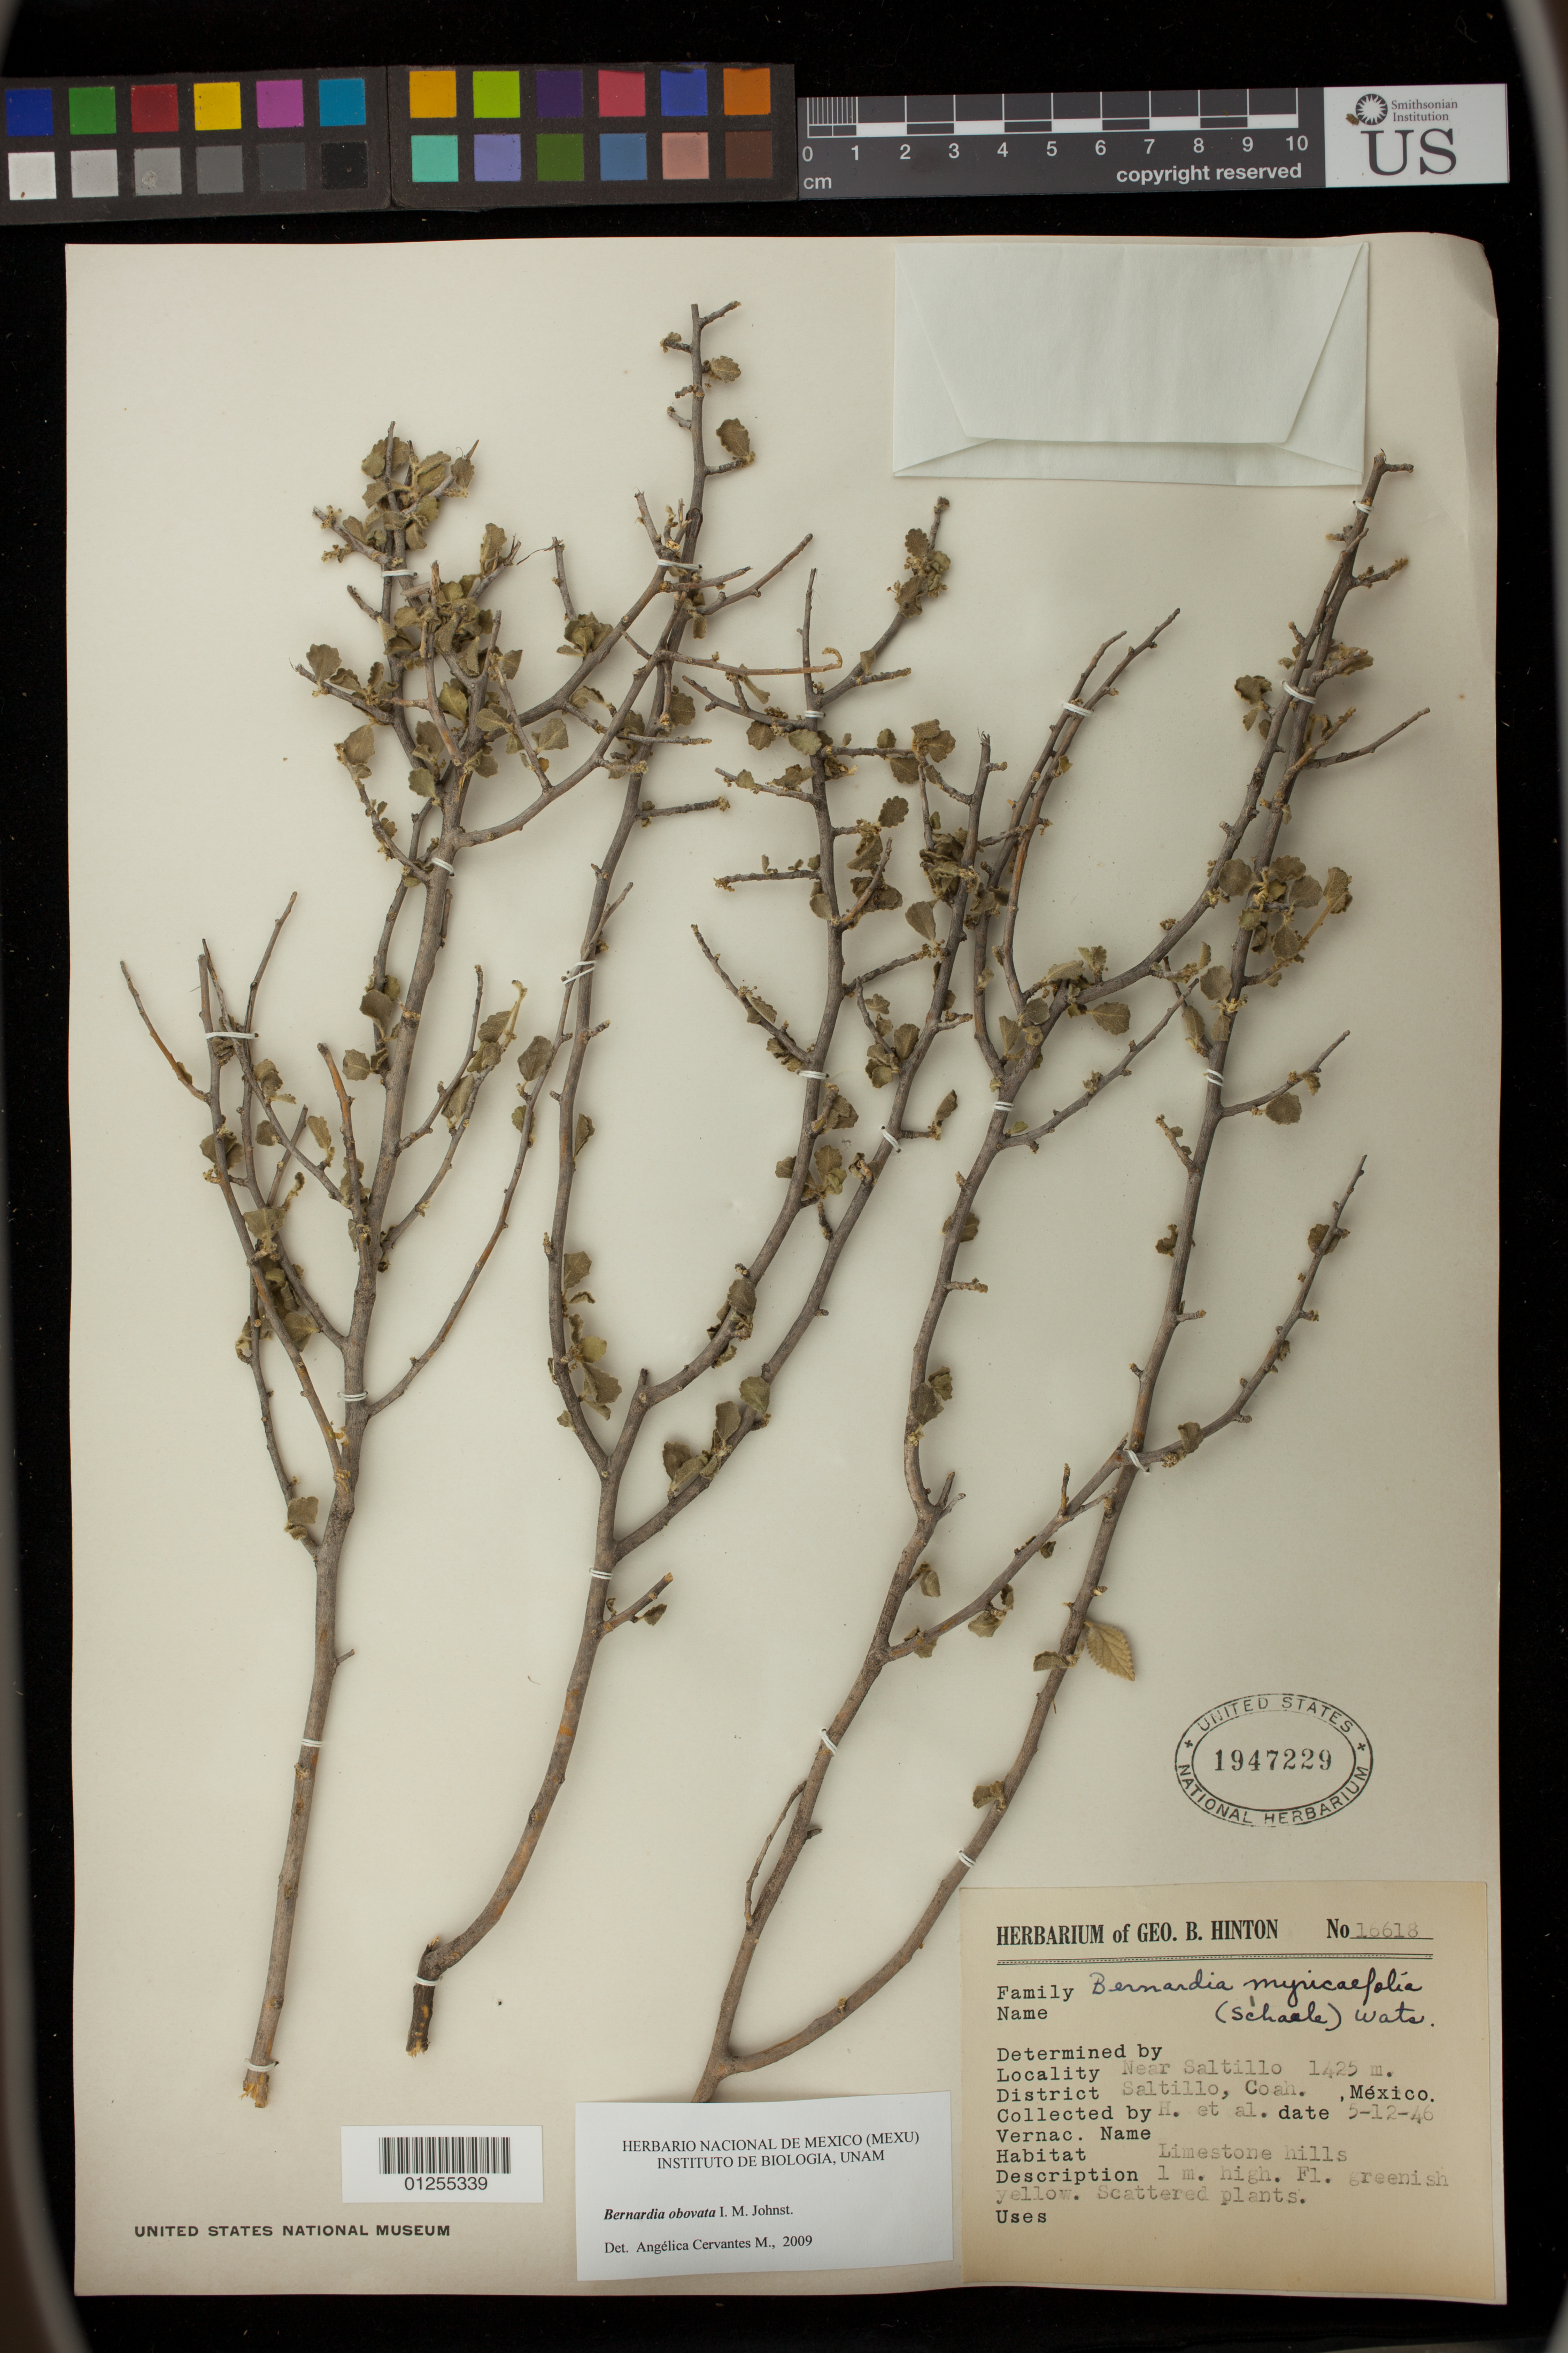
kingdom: Plantae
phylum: Tracheophyta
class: Magnoliopsida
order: Malpighiales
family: Euphorbiaceae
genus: Bernardia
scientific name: Bernardia obovata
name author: I.M. Johnst.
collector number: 16618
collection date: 1946-05-12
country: Mexico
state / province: Coahuila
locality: Saltillo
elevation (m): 1425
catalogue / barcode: US 1947229